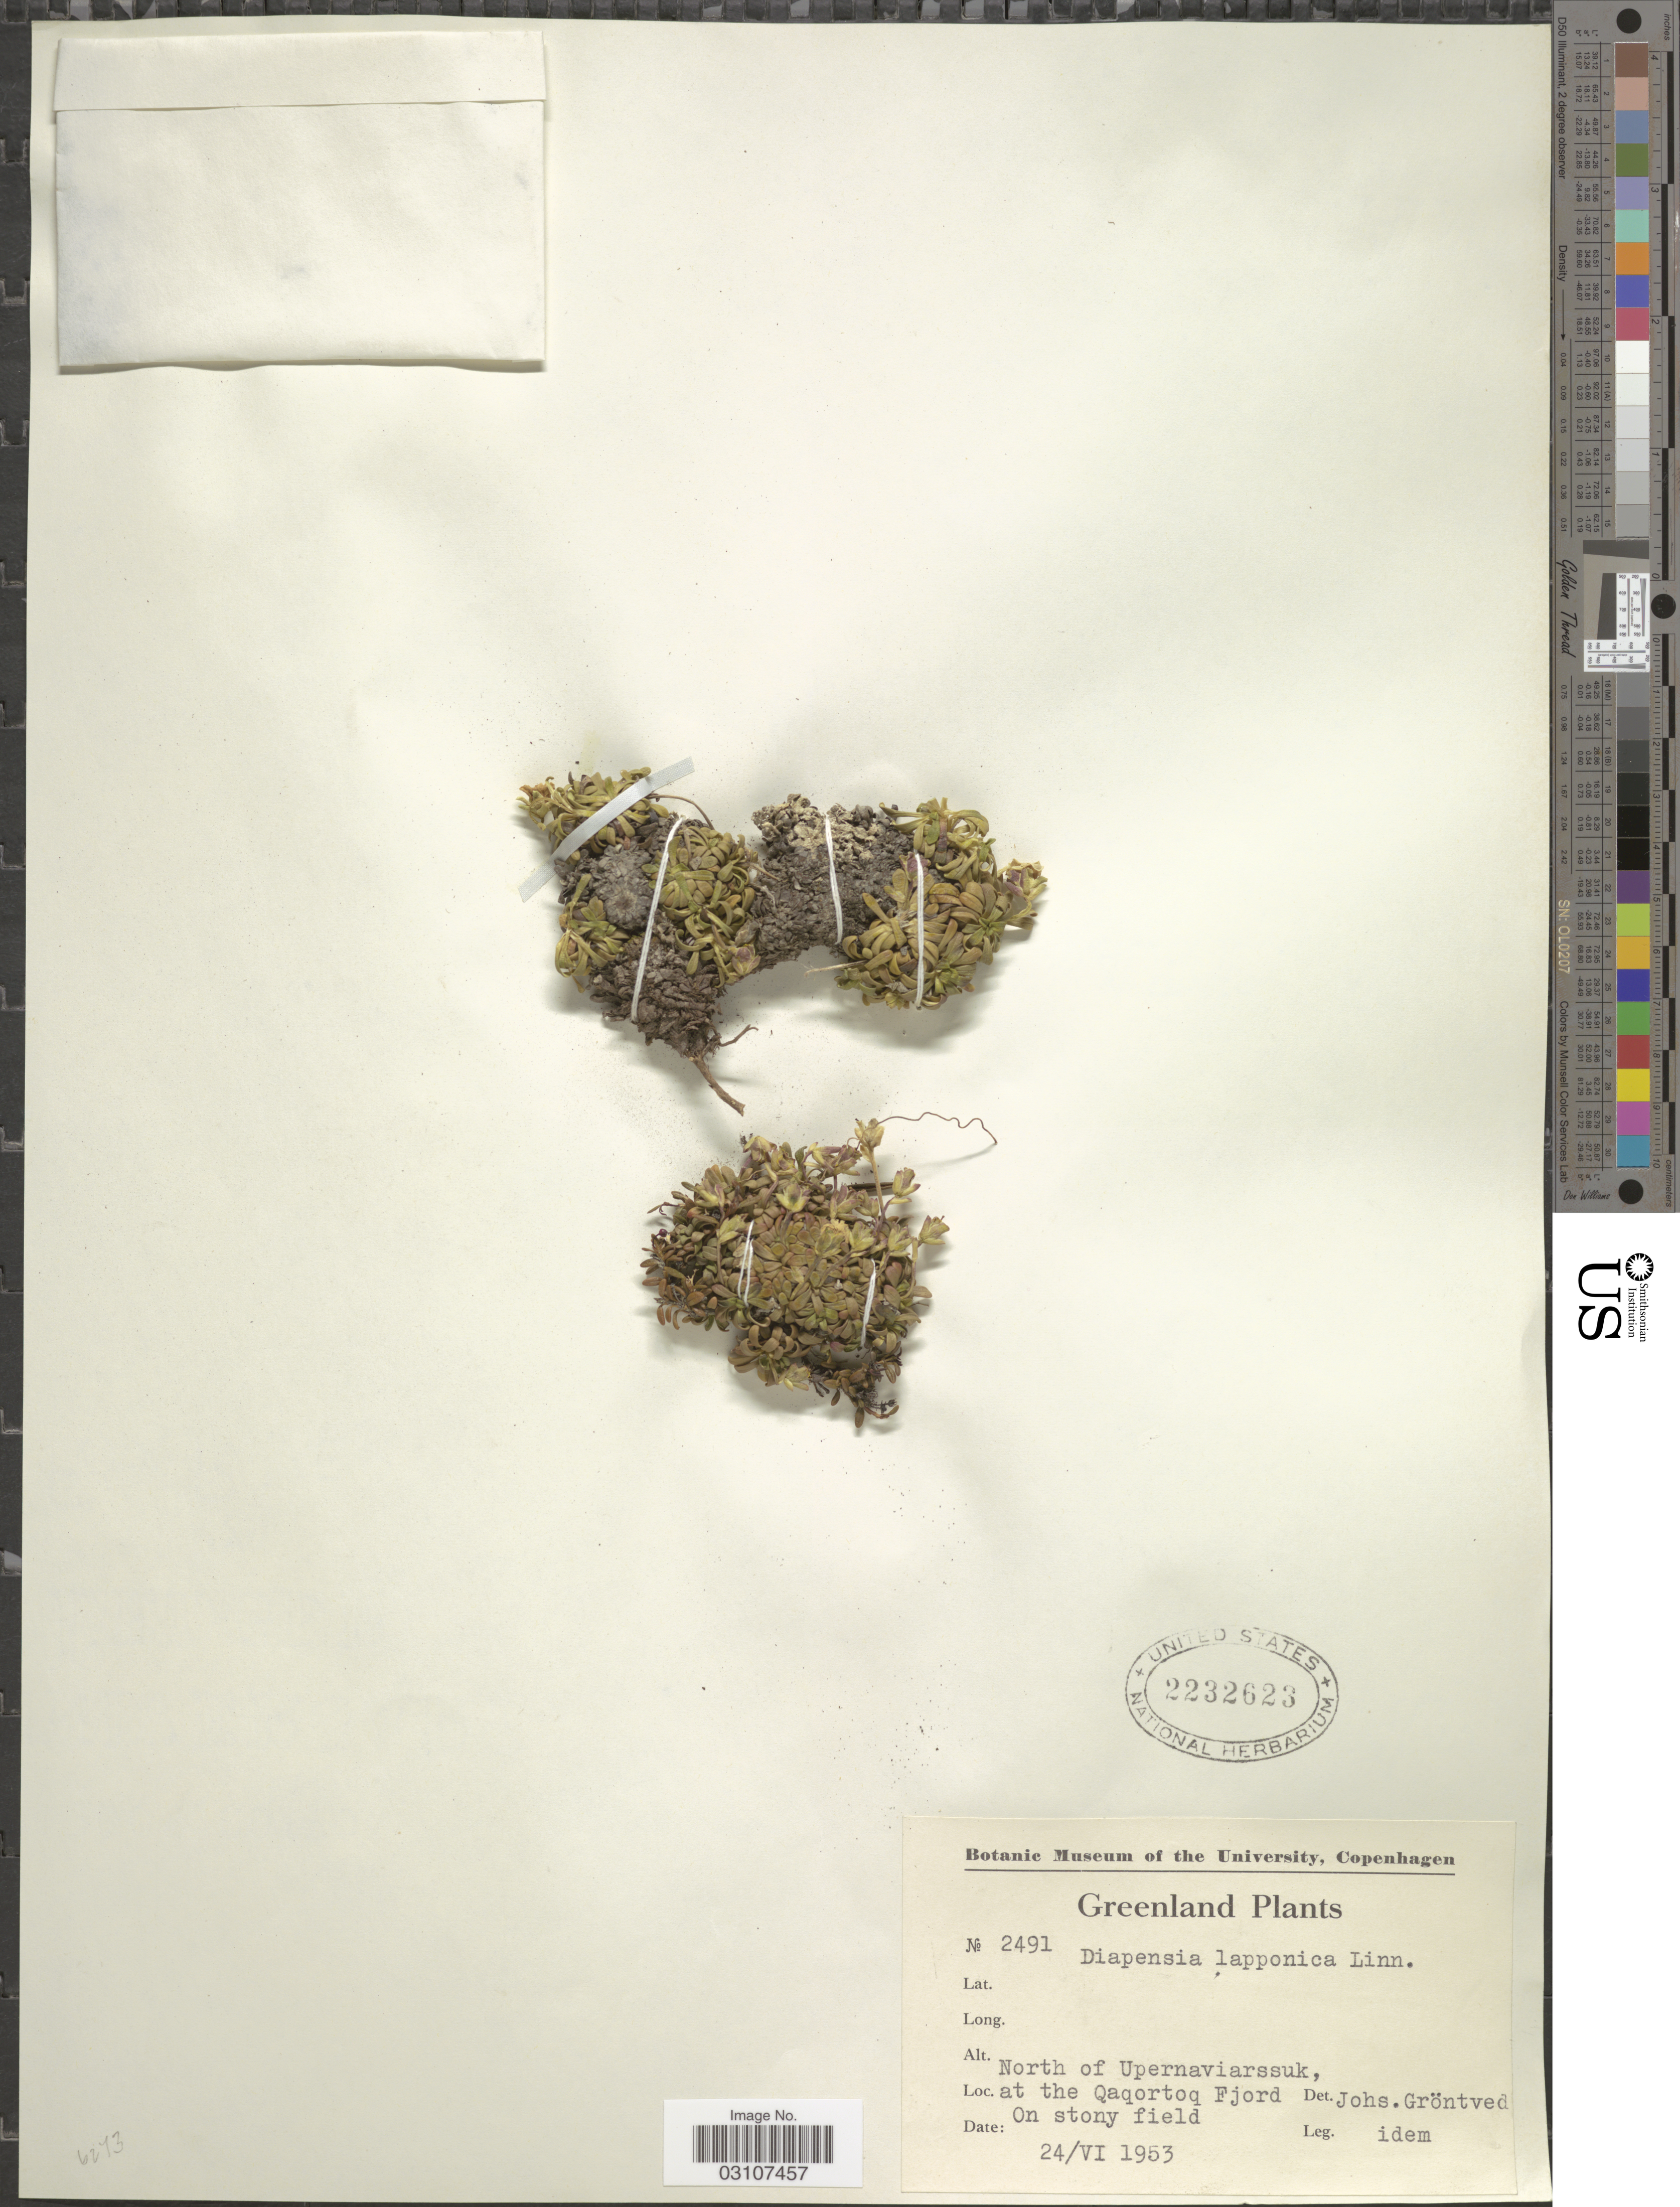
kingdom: Plantae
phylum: Tracheophyta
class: Magnoliopsida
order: Ericales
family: Diapensiaceae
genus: Diapensia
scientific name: Diapensia lapponica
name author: L.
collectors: J. Grøntved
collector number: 2491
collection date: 1953-06-24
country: Greenland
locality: North of Upernaviarssuk, at the Qaqortoq Fjord.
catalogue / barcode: US 2232623